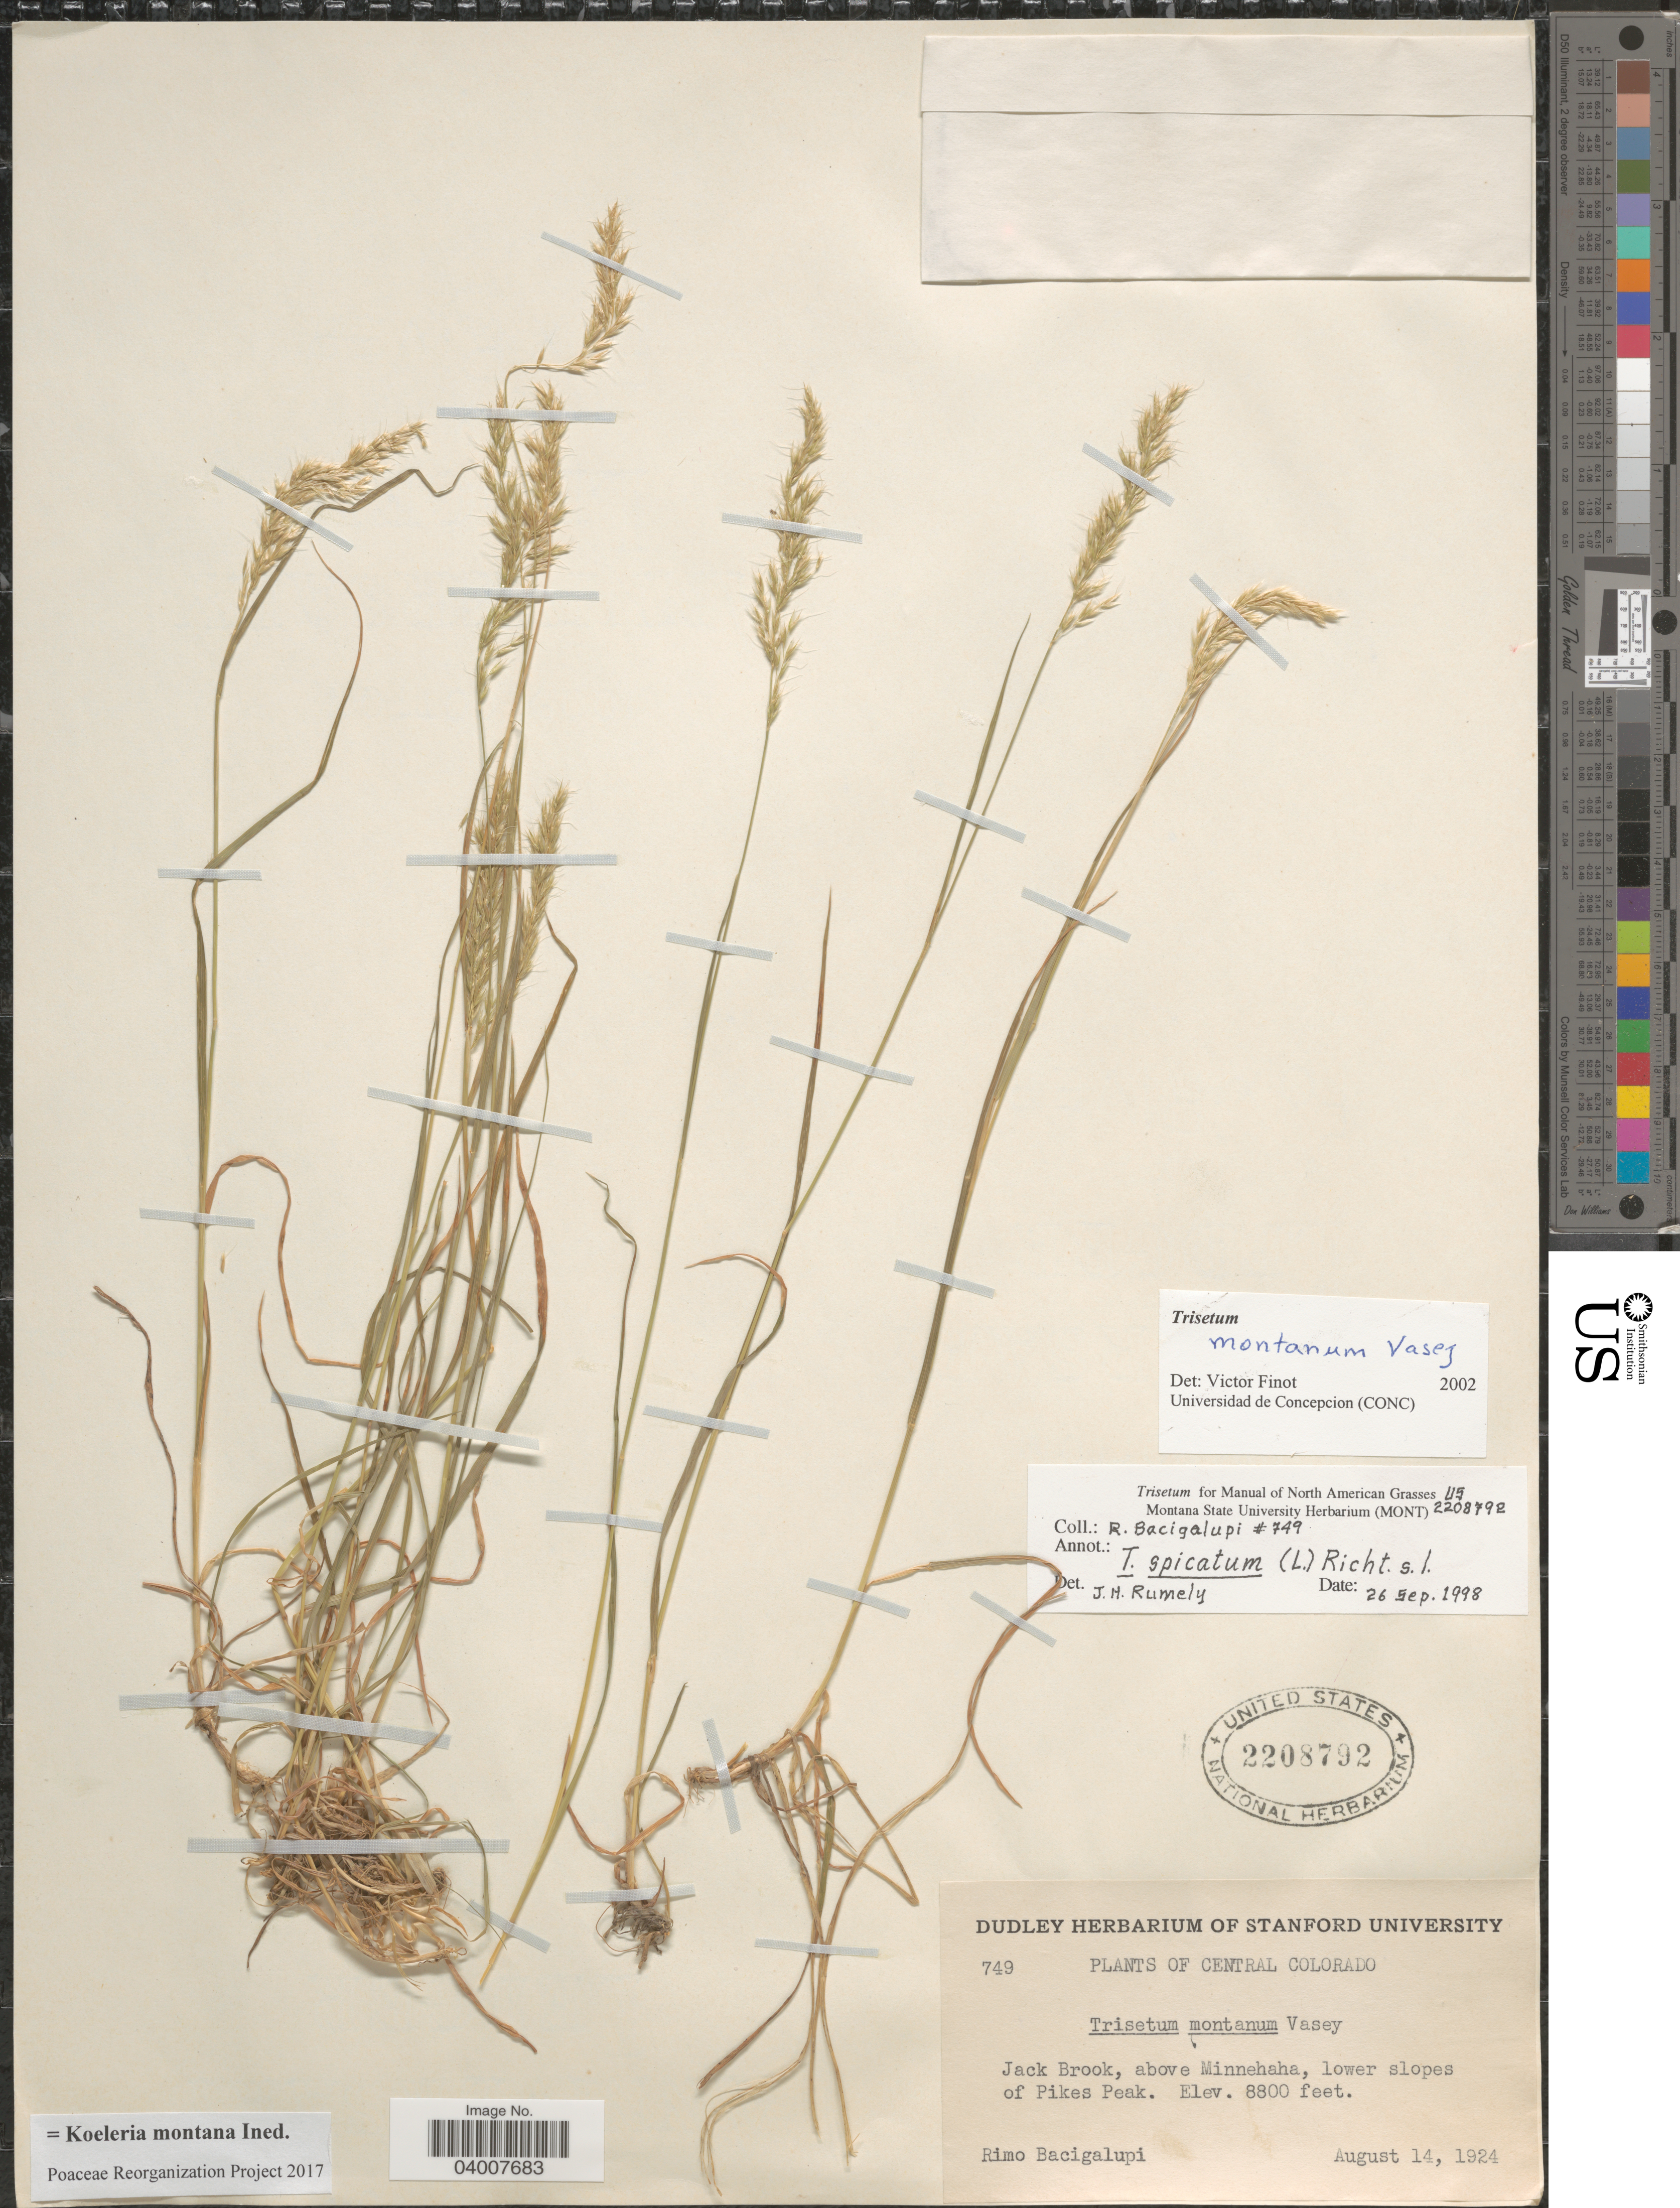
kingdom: Plantae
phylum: Tracheophyta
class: Liliopsida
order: Poales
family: Poaceae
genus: Koeleria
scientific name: Koeleria montana ined.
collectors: R. Bacigalupi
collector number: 749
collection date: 1924-08-14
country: United States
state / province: Colorado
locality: Central Colorado. Jack Brook, above Minnehaha, lower slopes of Pikes Peak.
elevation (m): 2682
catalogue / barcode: US 2208792